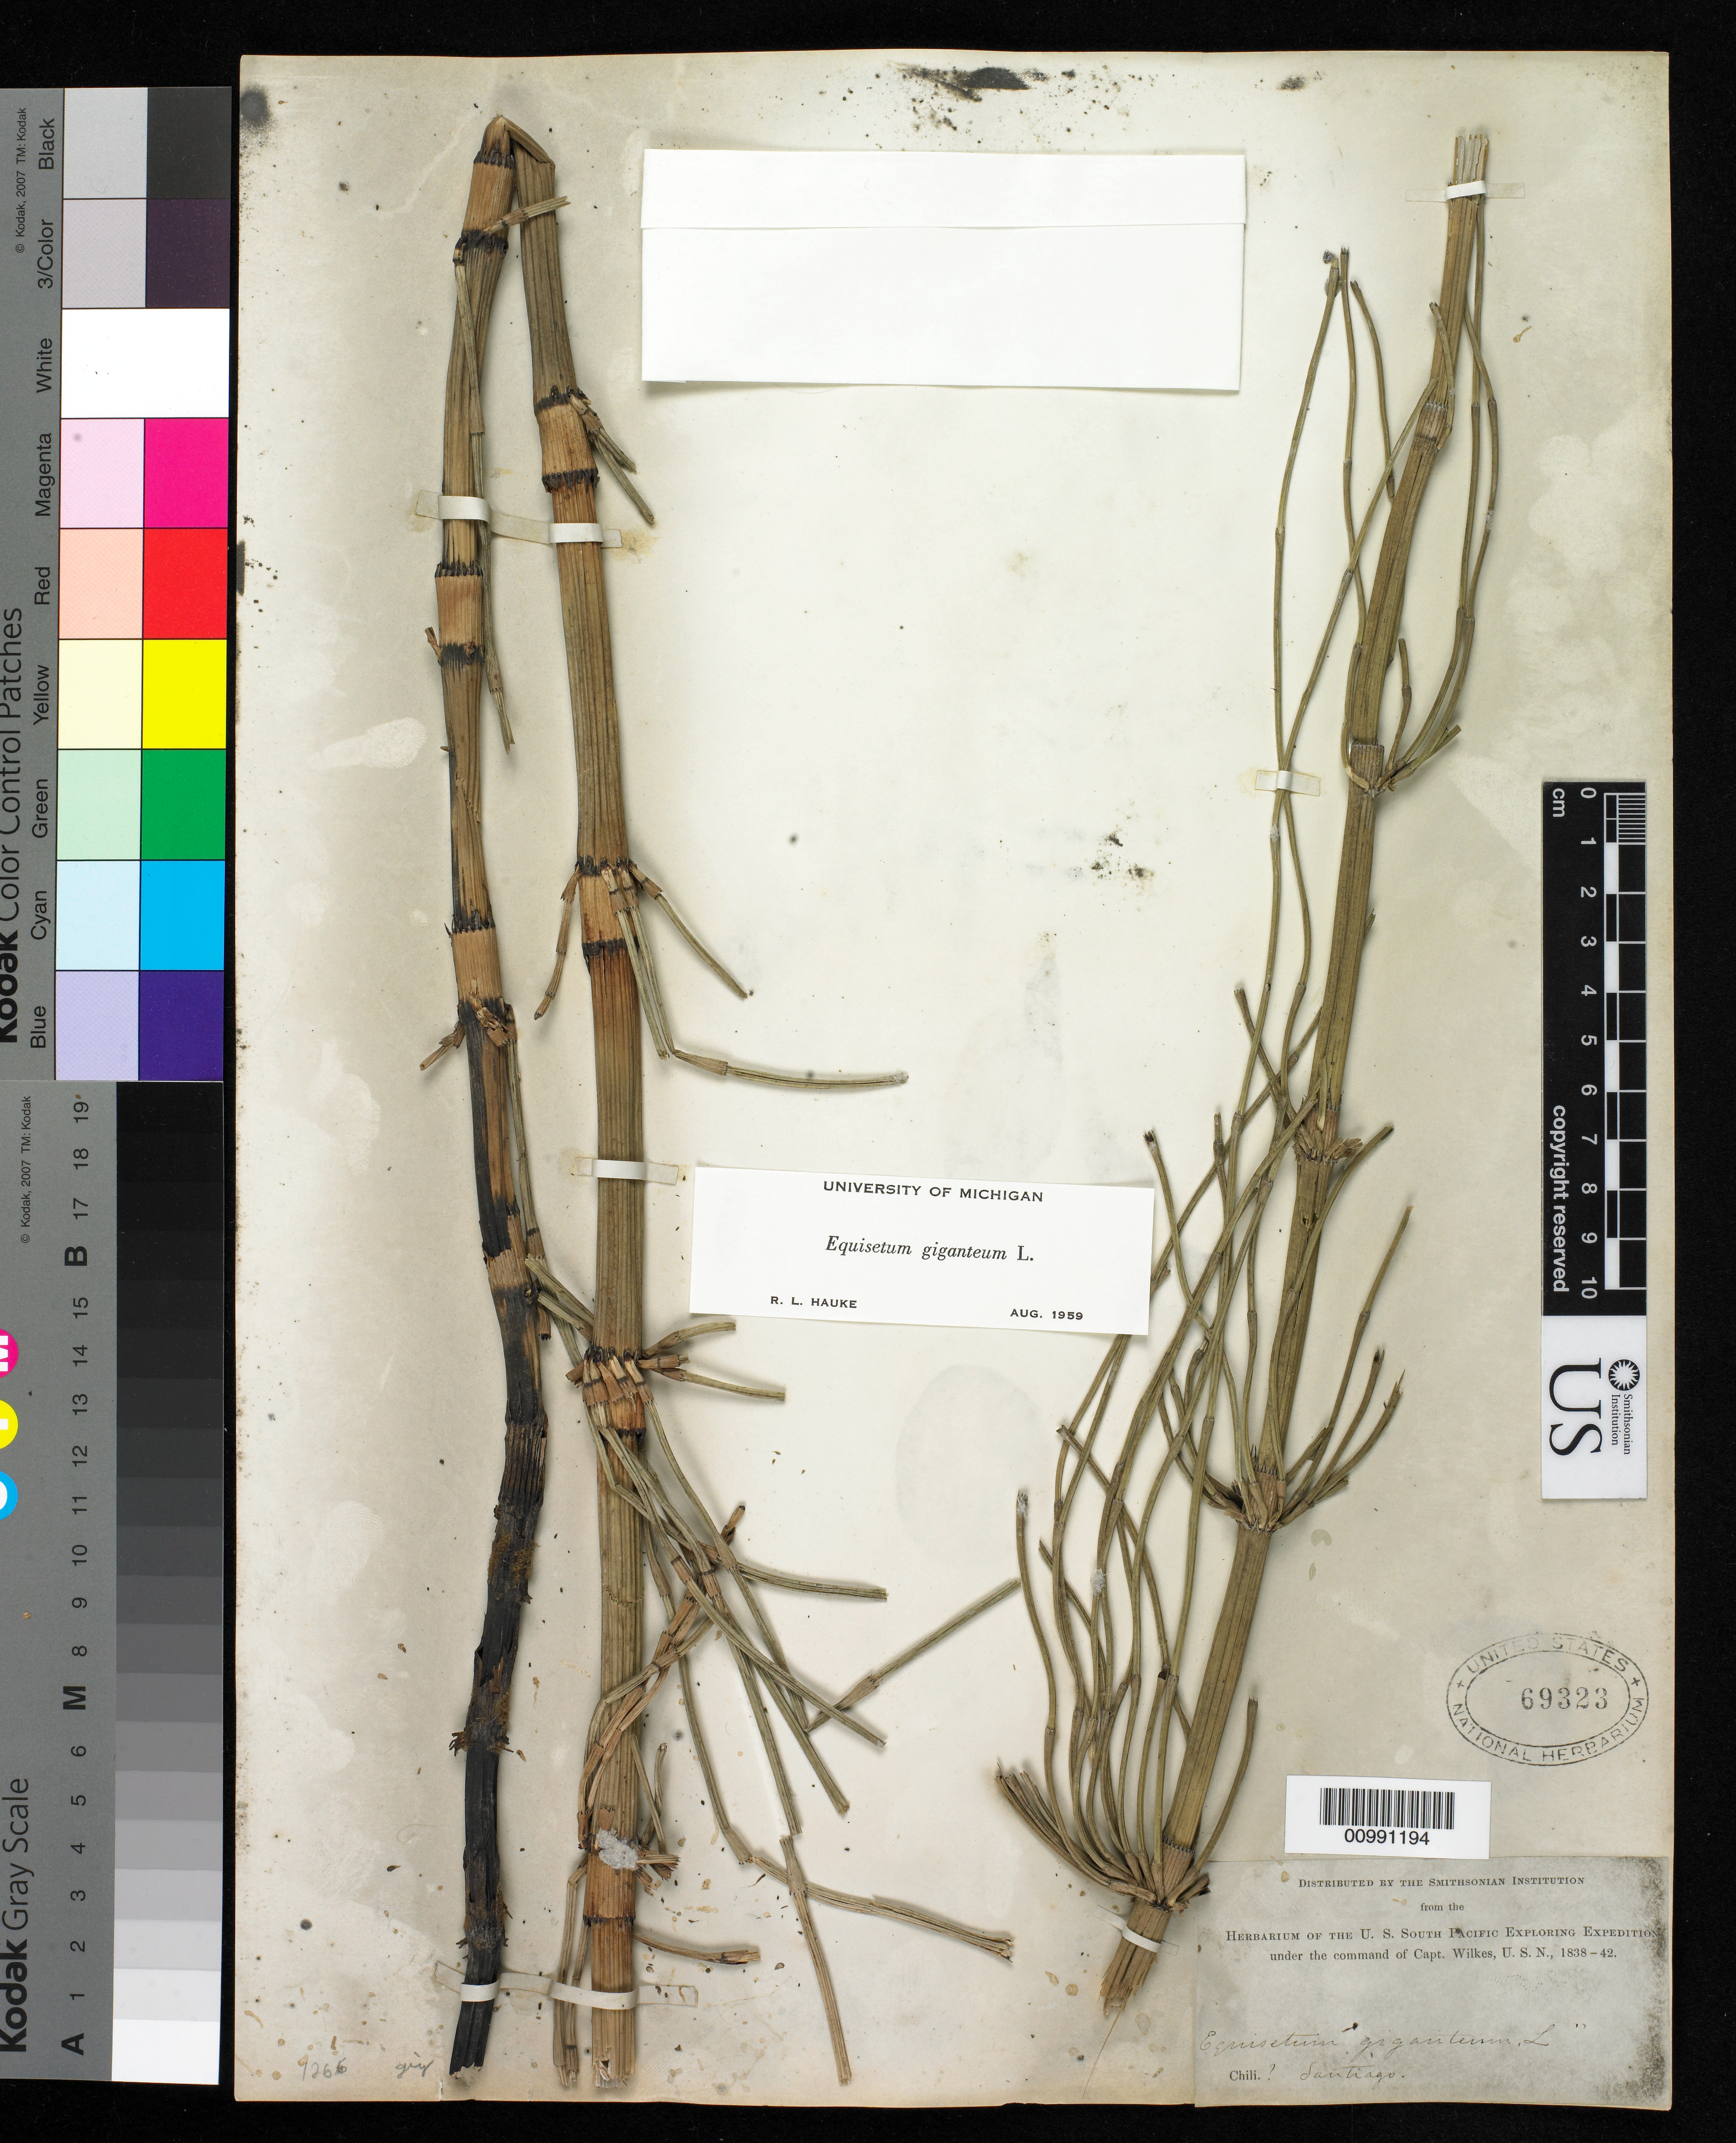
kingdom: Plantae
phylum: Tracheophyta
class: Polypodiopsida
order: Equisetales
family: Equisetaceae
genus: Equisetum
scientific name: Equisetum giganteum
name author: L.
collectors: Wilkes Explor. Exped.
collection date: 1838/1842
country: Chile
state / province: Región Metropolitana (RM)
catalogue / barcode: US 69323